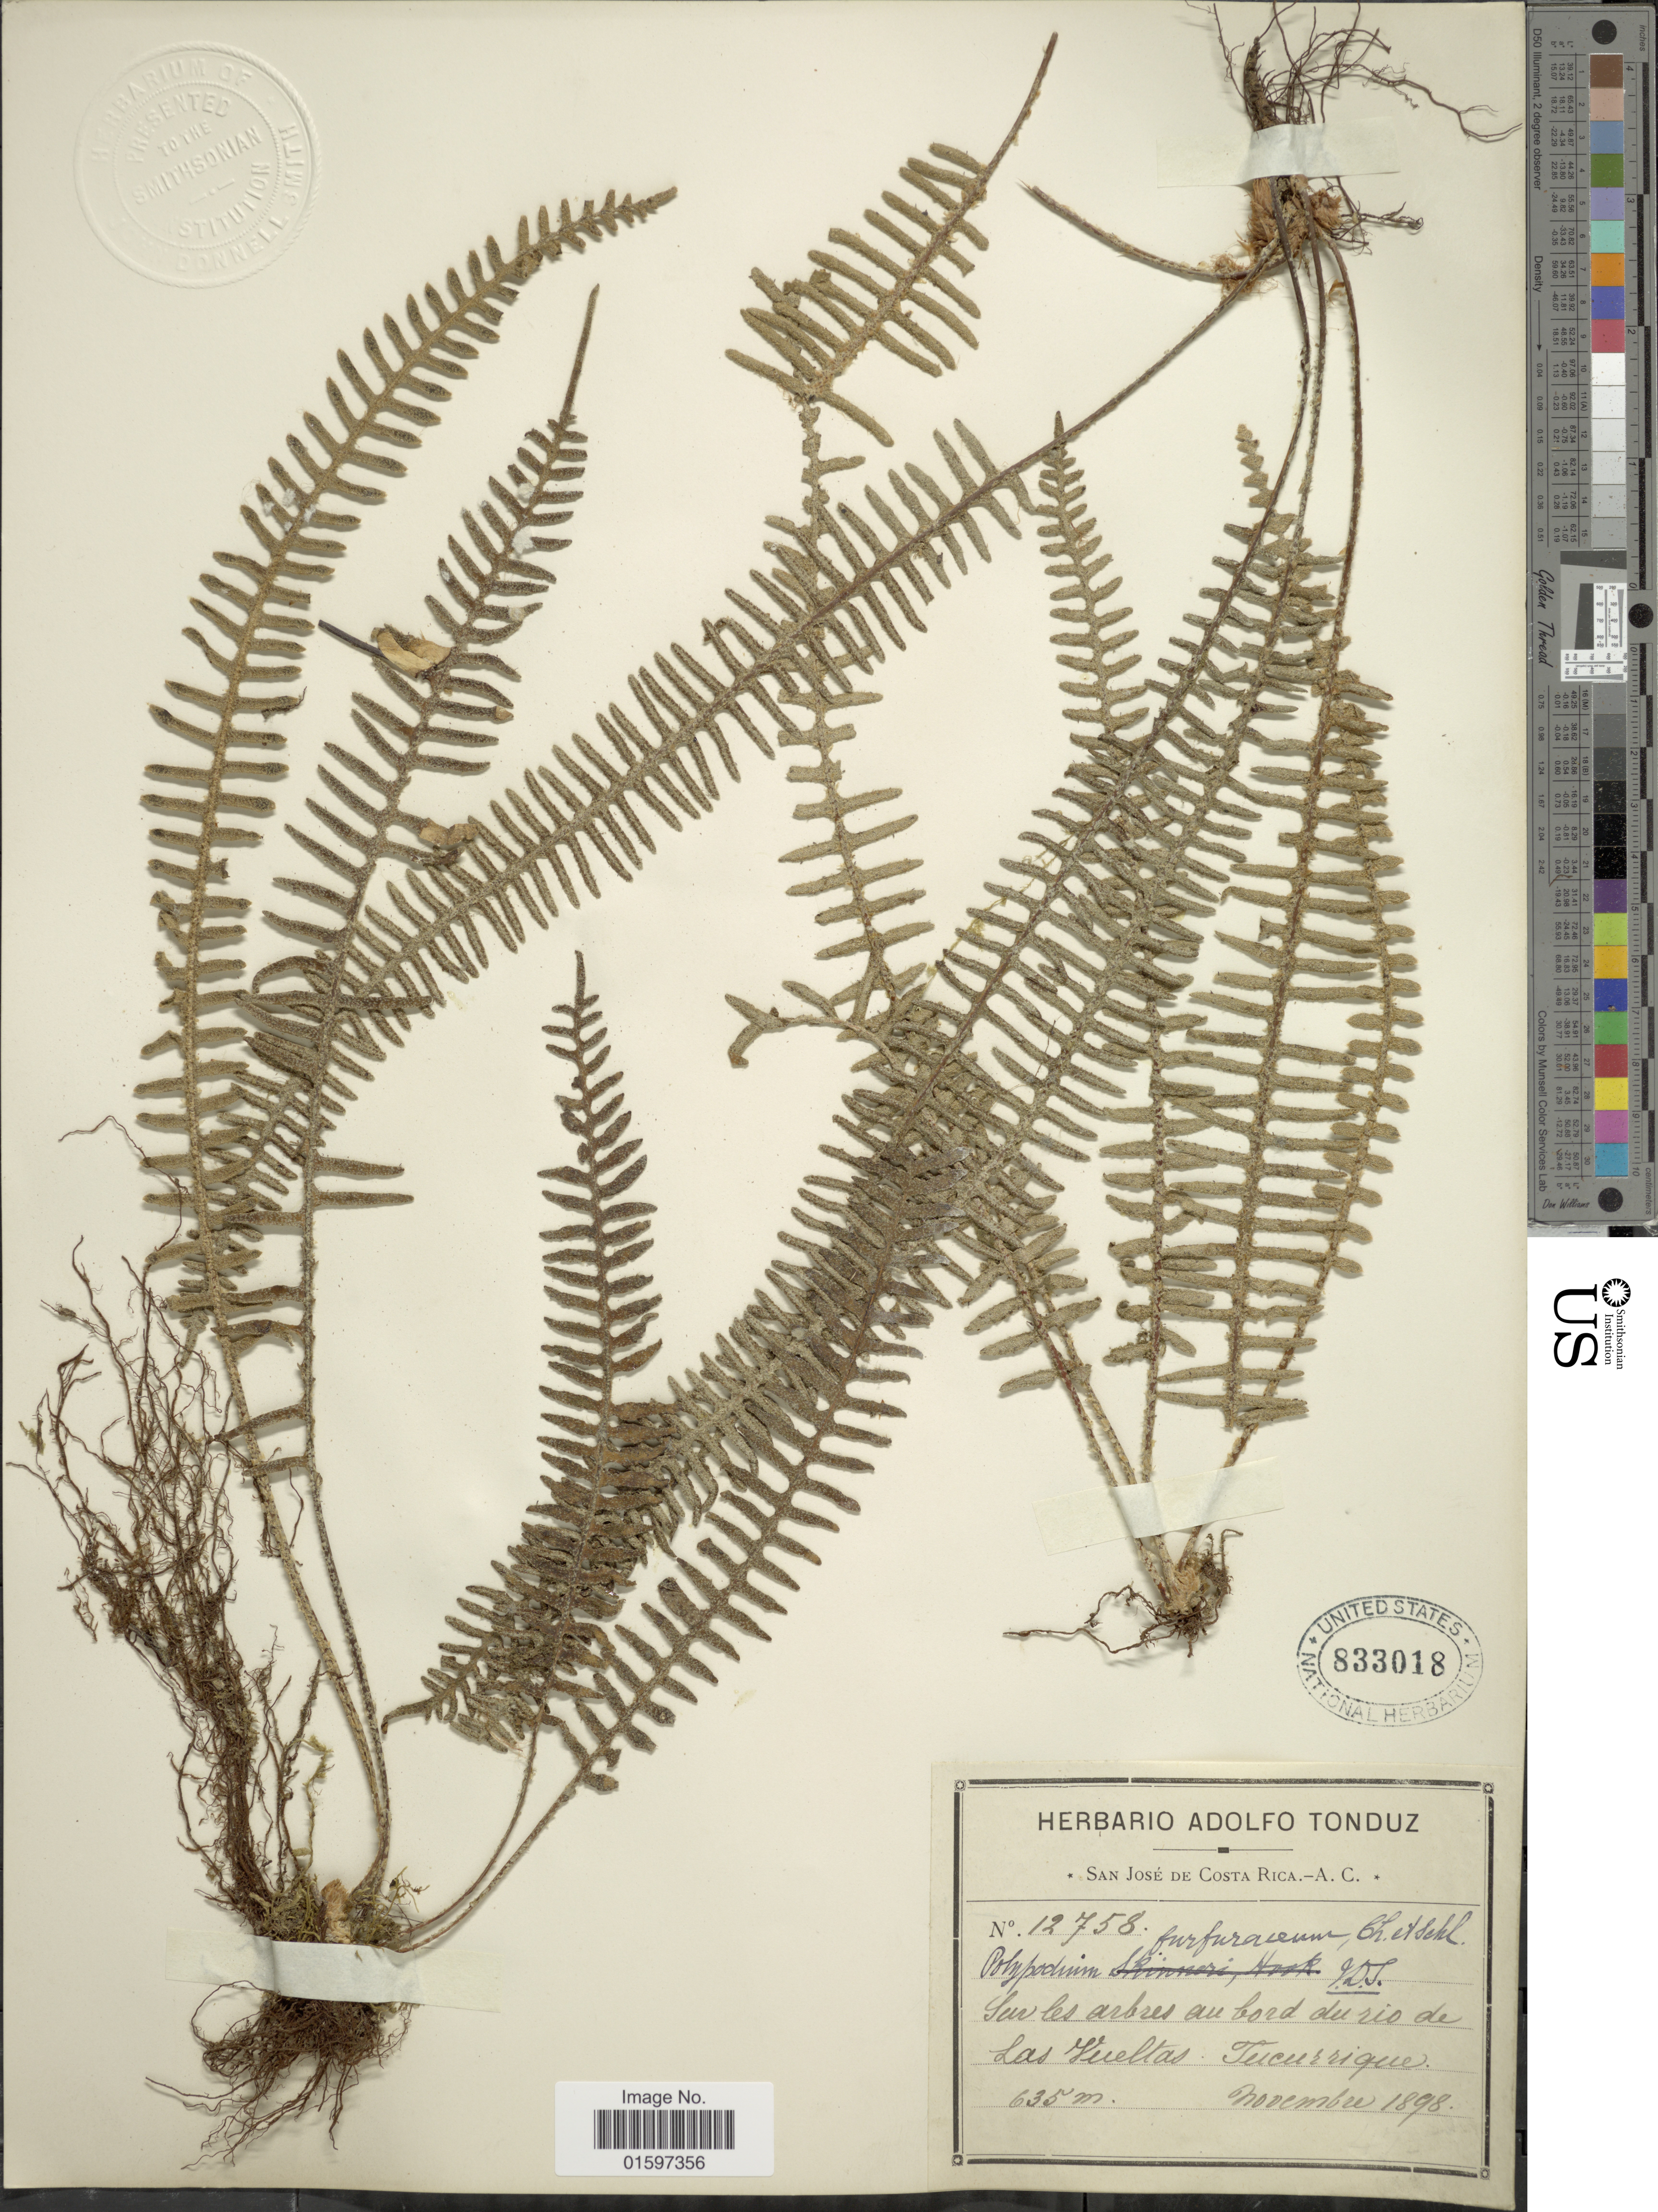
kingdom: Plantae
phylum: Tracheophyta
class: Polypodiopsida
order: Polypodiales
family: Polypodiaceae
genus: Pleopeltis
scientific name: Pleopeltis furfuracea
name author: (Schltdl. & Cham.) A.R. Sm. & Tejero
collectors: ex Herb. Adolfo Tonduz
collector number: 12758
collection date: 1898-11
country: Costa Rica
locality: Sur les arbres au bord du rio de Las Vueltas, Tucurrique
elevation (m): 635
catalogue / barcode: US 833018